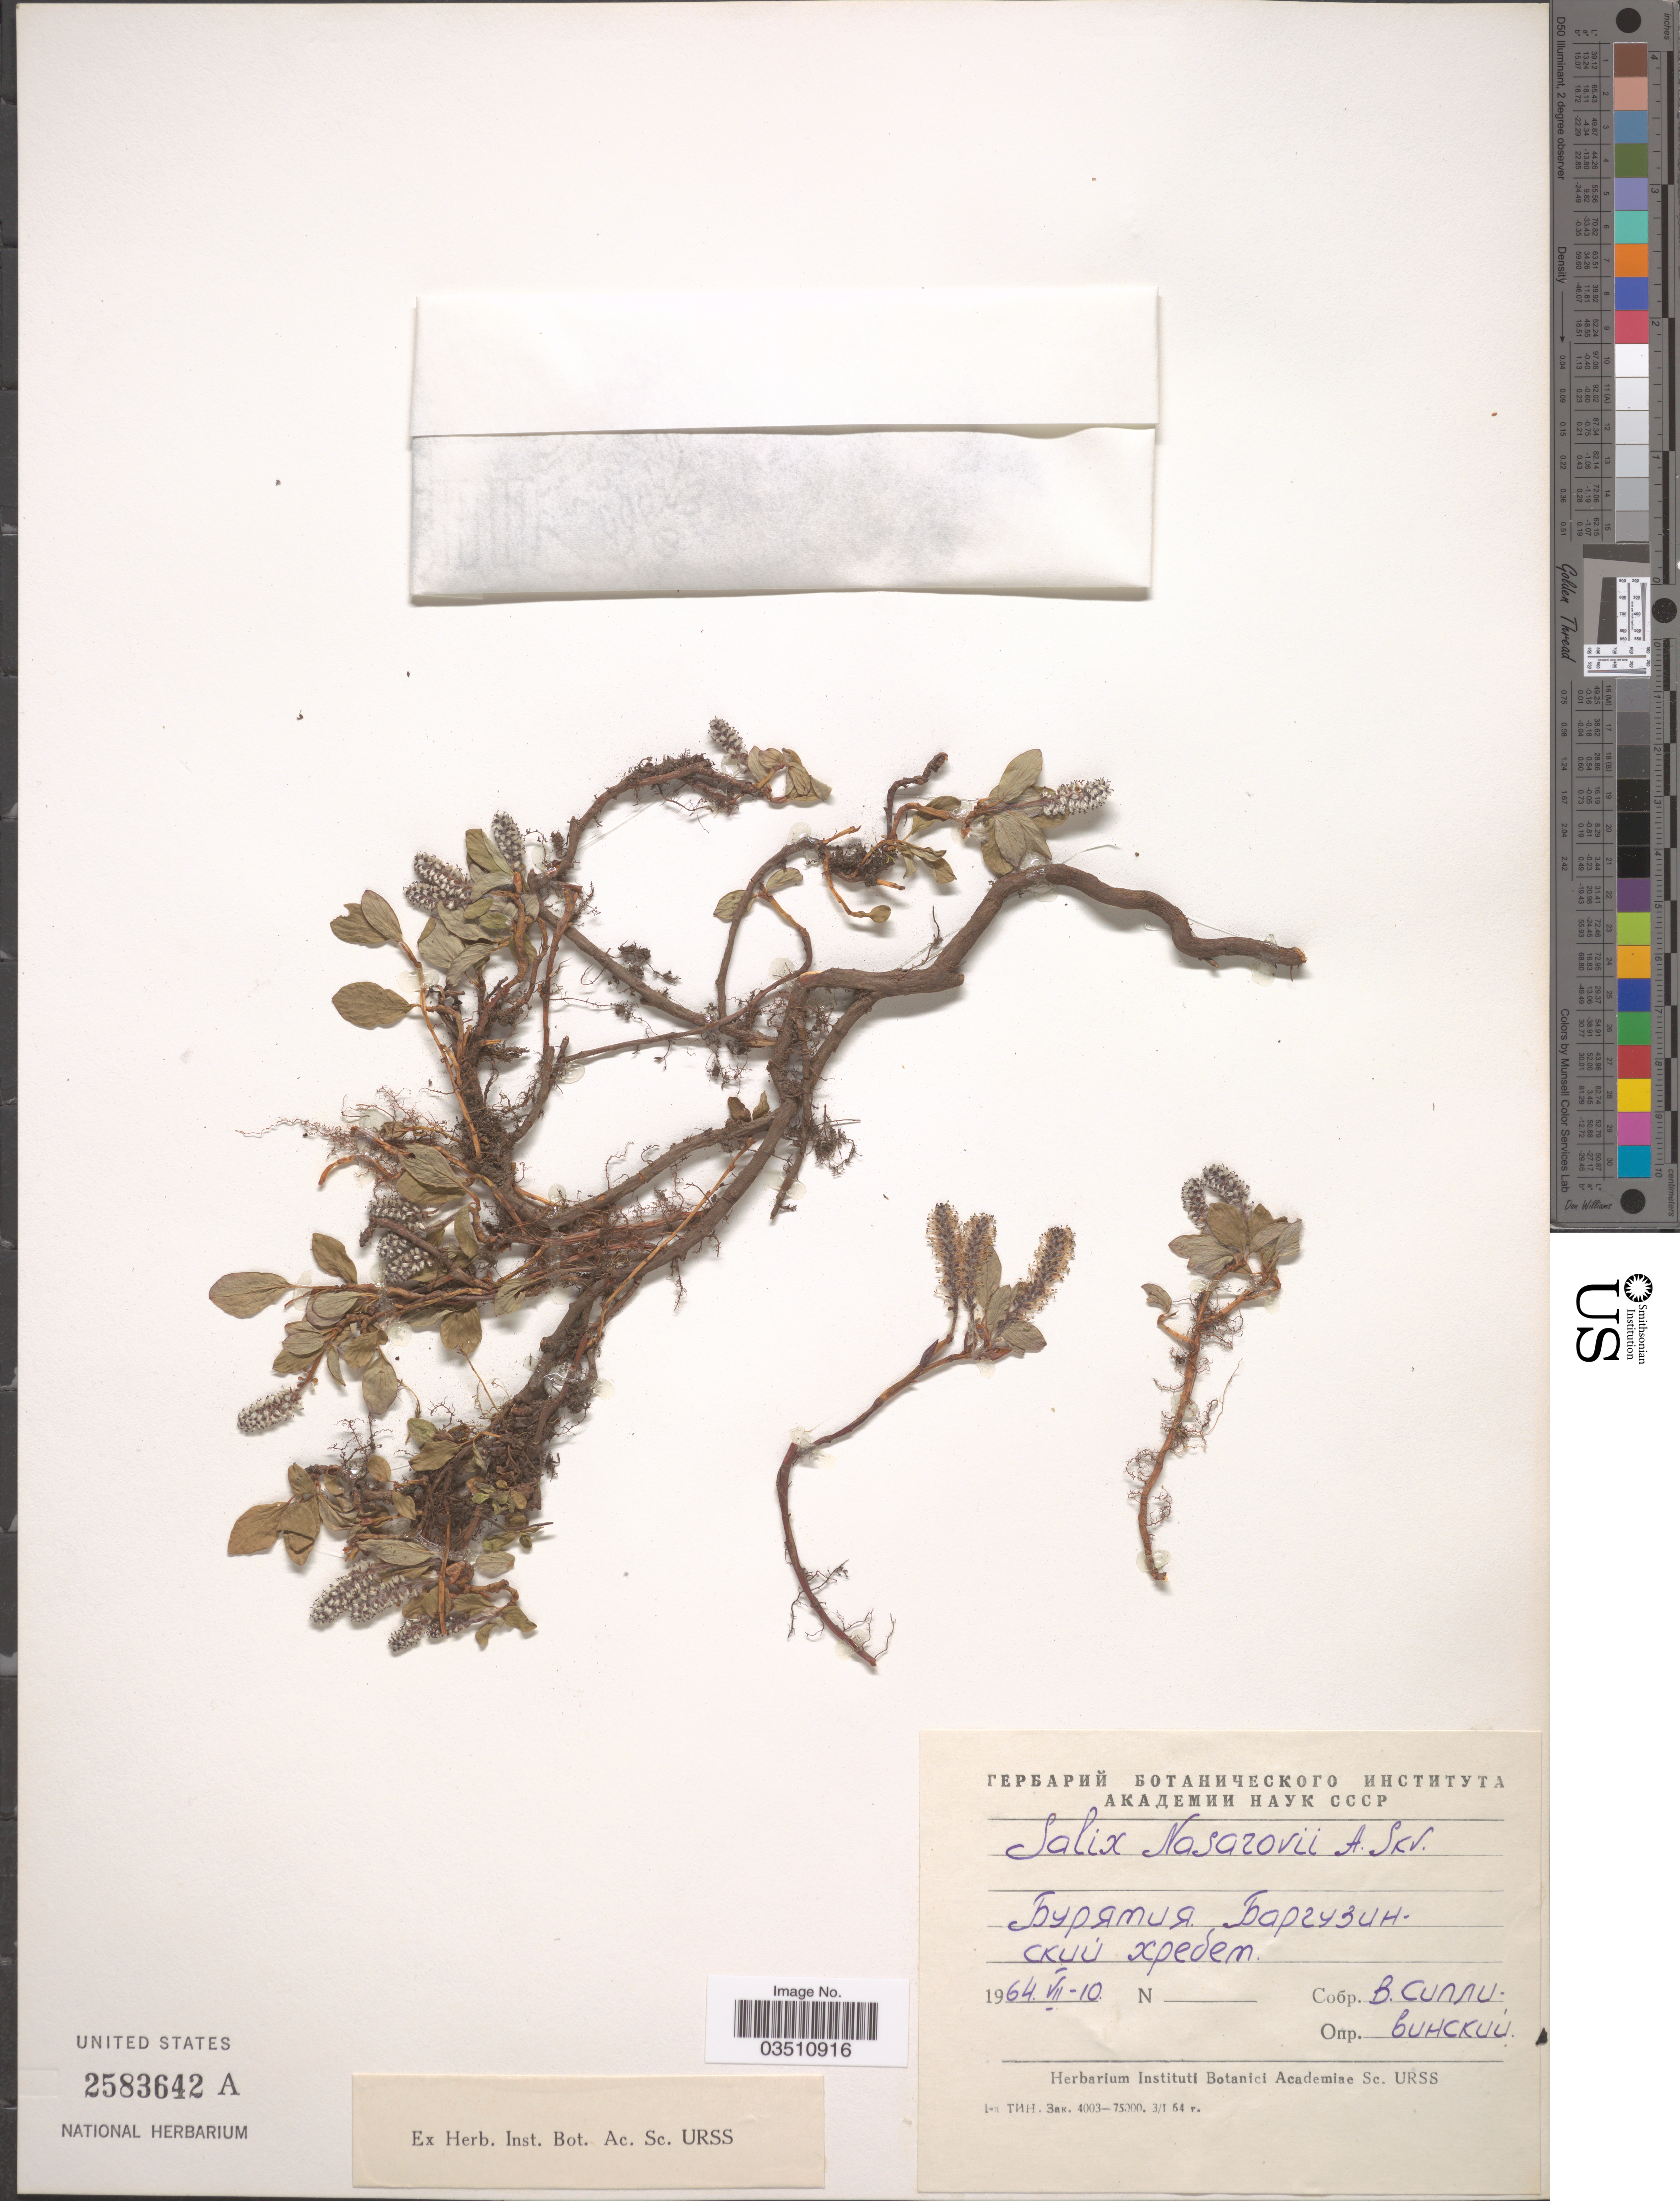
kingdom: Plantae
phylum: Tracheophyta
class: Magnoliopsida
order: Malpighiales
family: Salicaceae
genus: Salix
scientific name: Salix nasarovii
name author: A.K. Skvortsov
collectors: V. Siplinskiy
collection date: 1964-07-10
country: Russian Federation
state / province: Buryatia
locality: Barguzinskiy Khrebet.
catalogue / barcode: US 2583642A